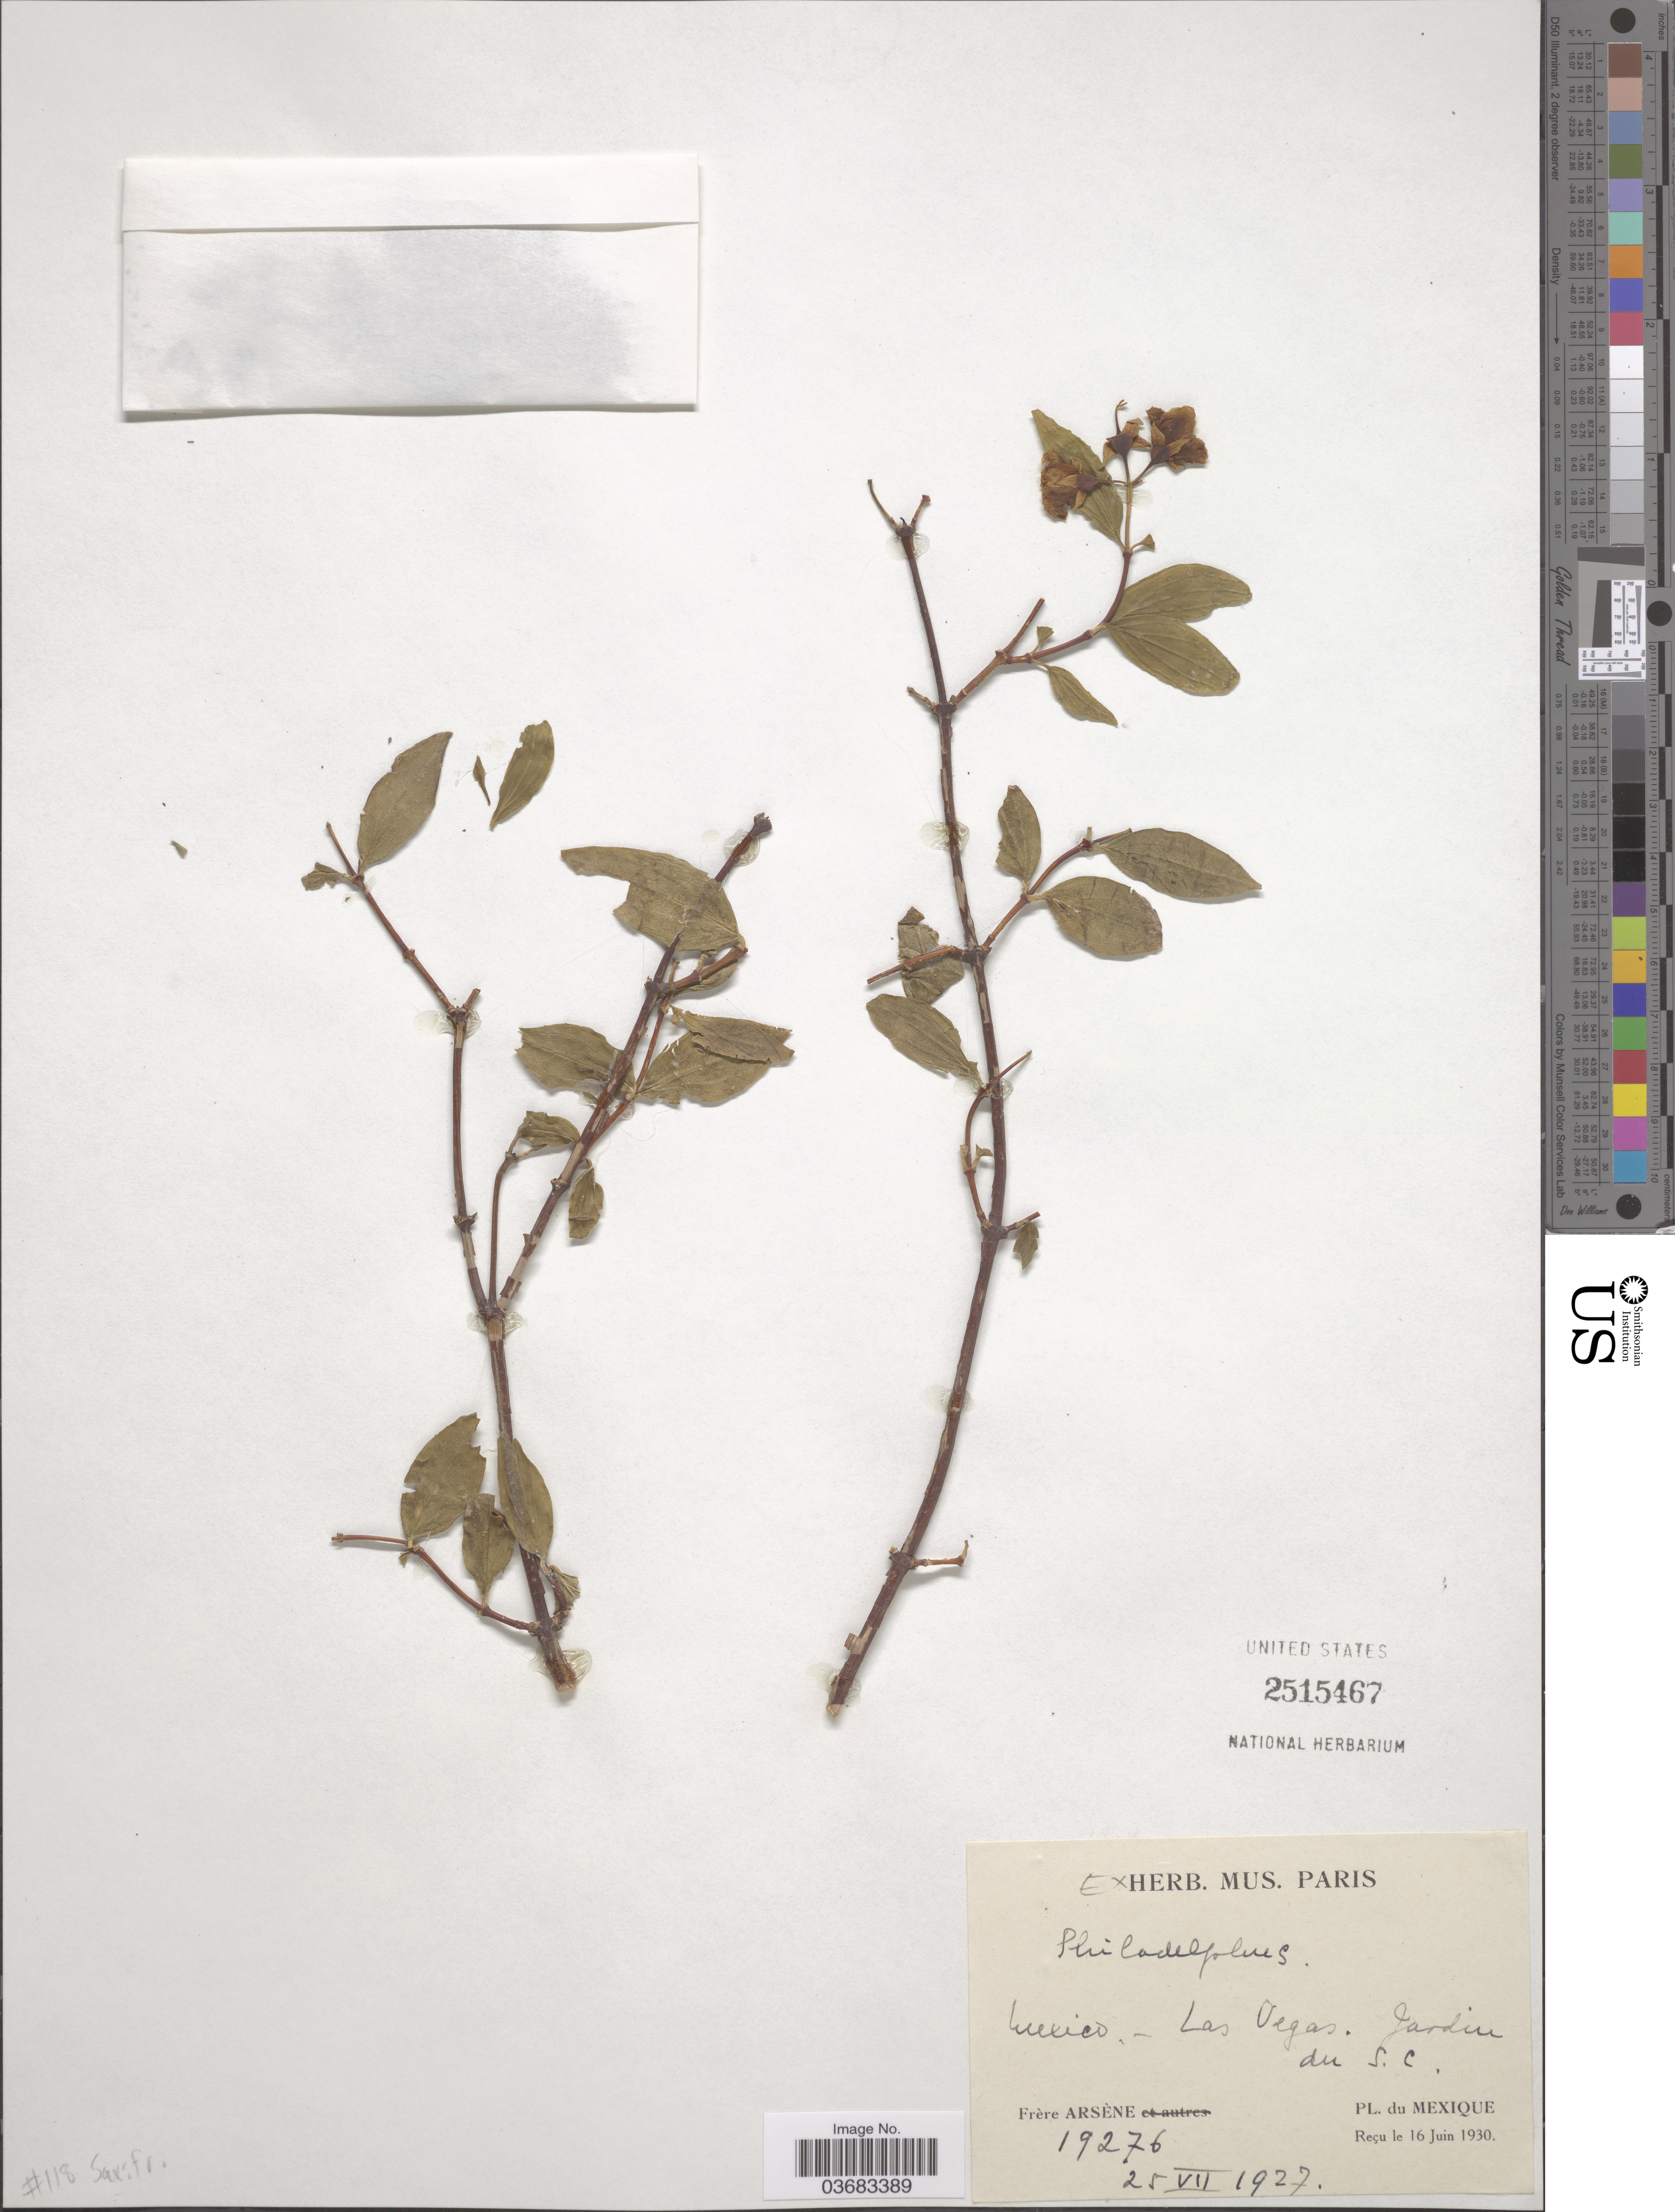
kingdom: Plantae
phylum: Tracheophyta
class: Magnoliopsida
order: Cornales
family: Hydrangeaceae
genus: Philadelphus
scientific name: Philadelphus sp.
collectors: F. Hyacinth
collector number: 19276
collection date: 1927-07-25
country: Mexico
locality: Las Vegas. Jardin du S.C. Mexique.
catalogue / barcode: US 2515467